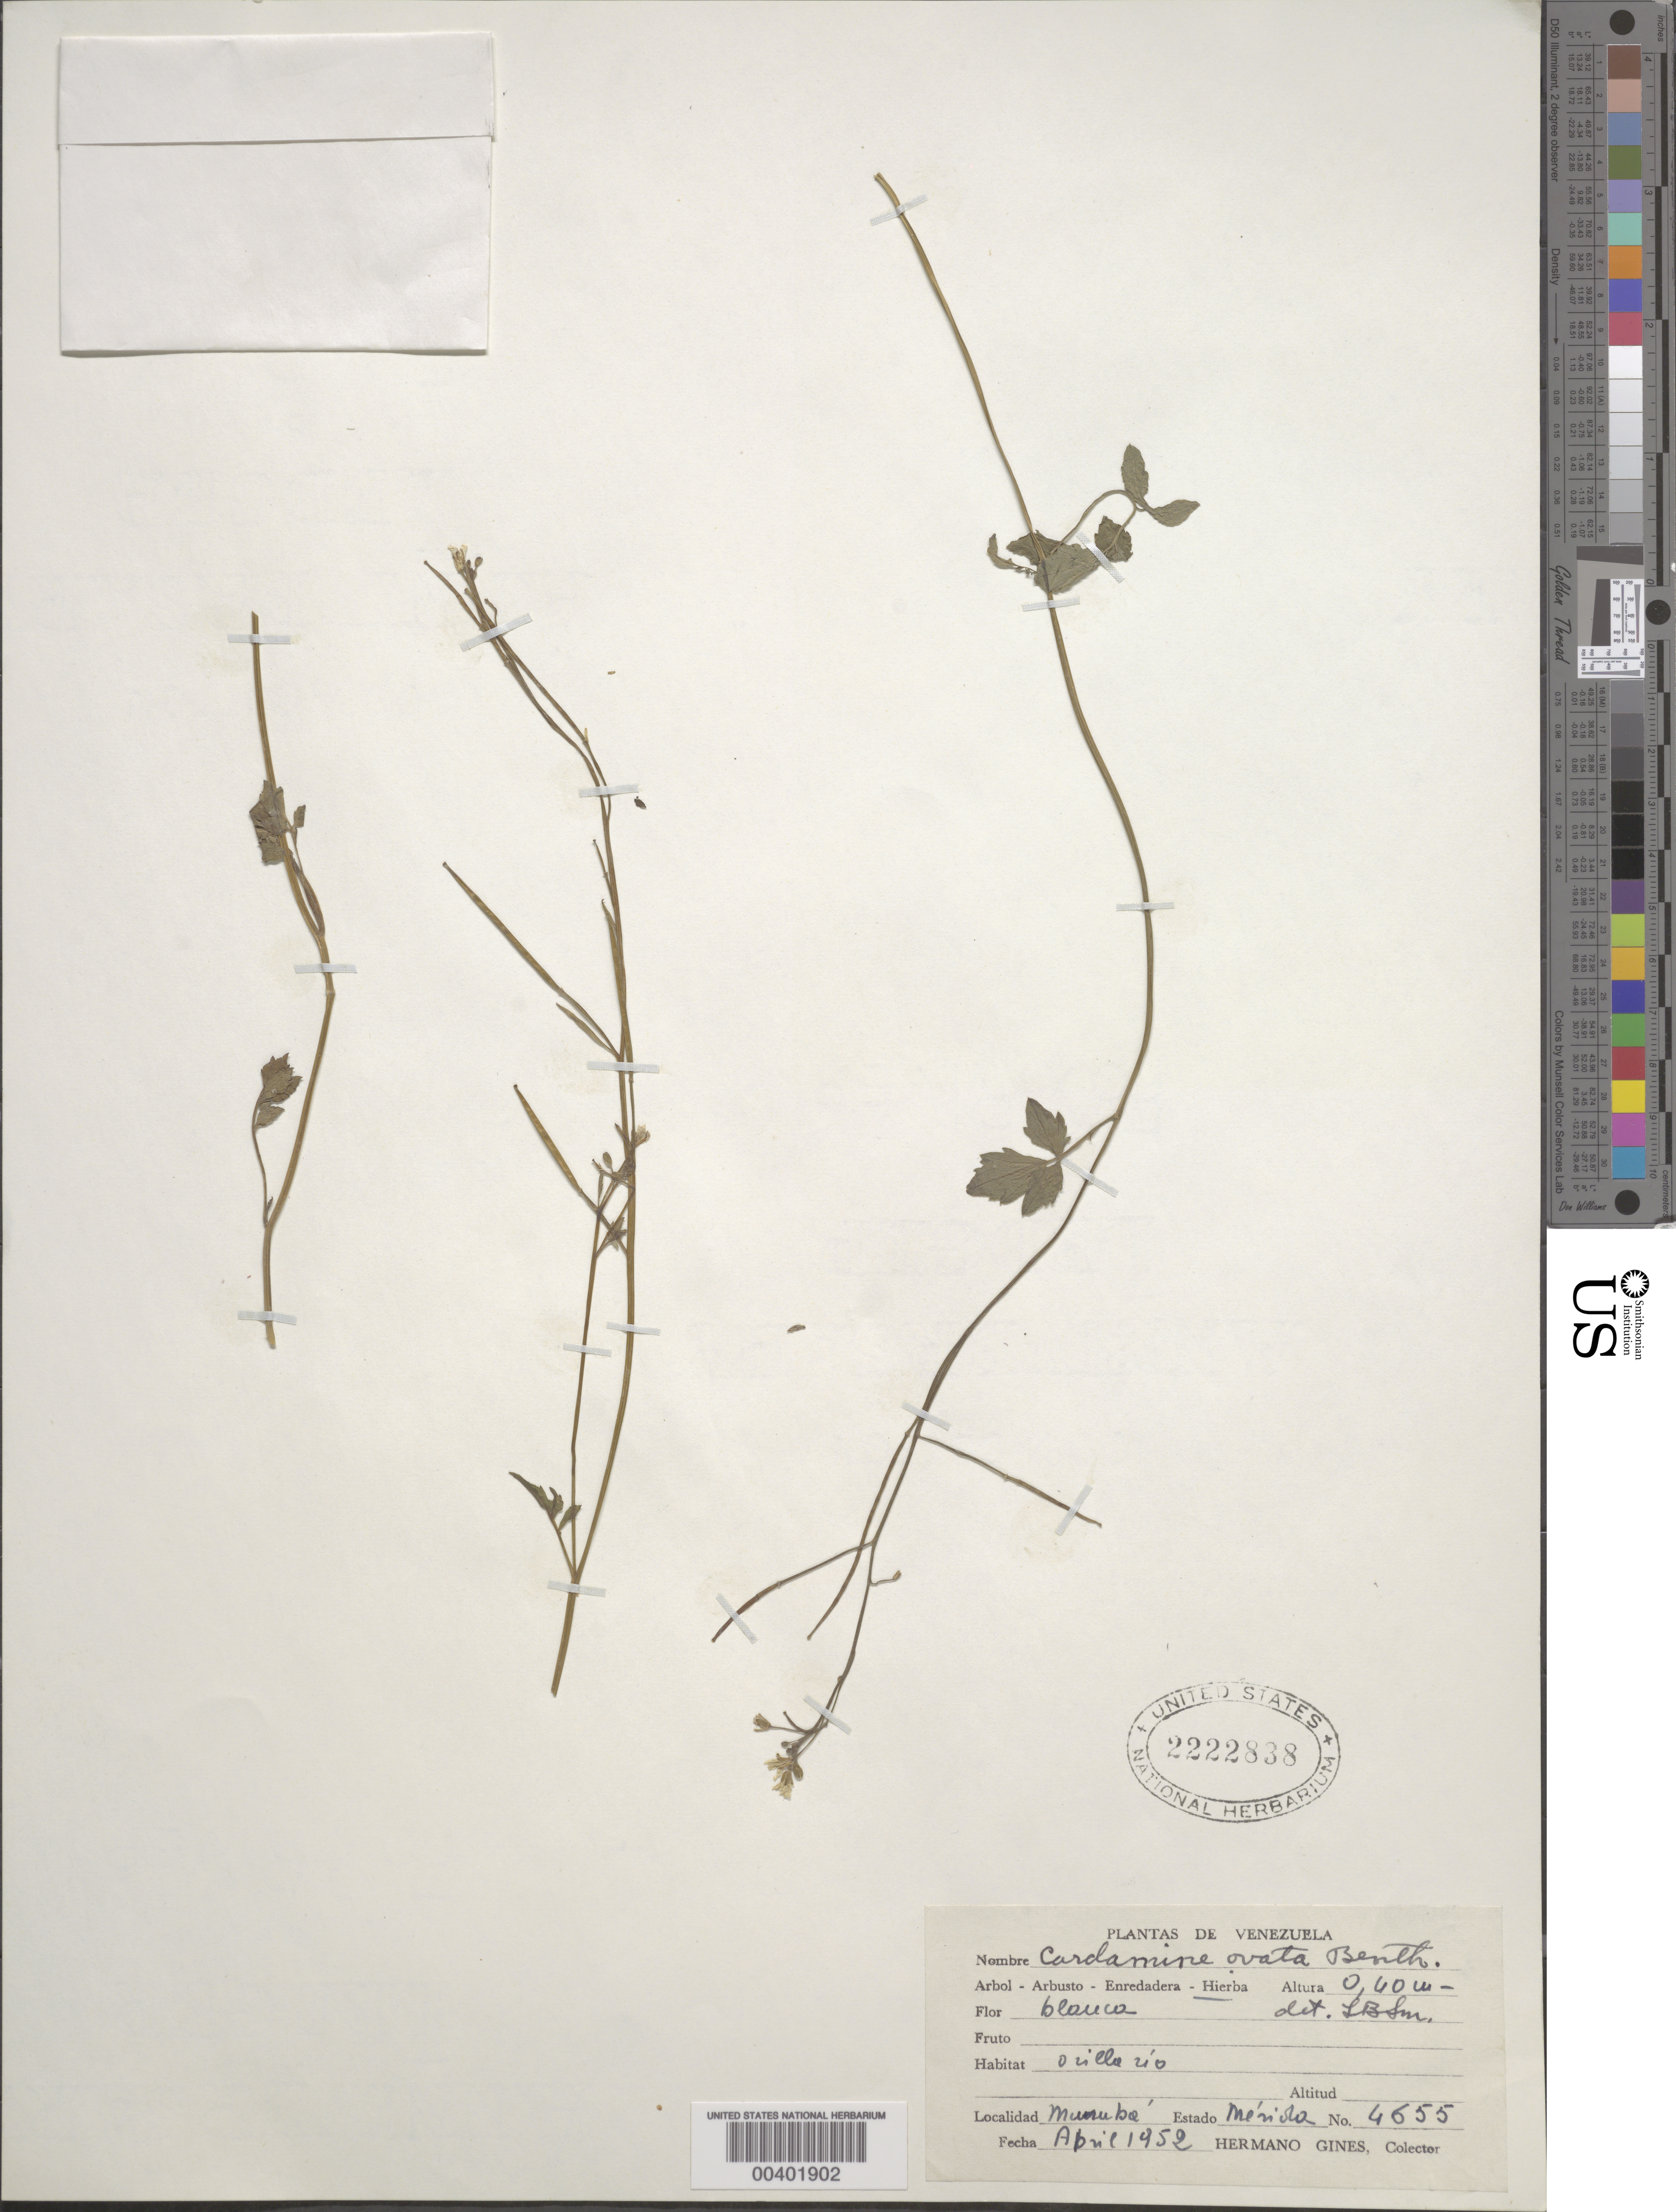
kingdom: Plantae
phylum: Tracheophyta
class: Magnoliopsida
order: Brassicales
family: Brassicaceae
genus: Cardamine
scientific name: Cardamine ovata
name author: Benth.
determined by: Smith, Lyman B., (US), NMNH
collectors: Bro. Gines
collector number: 4655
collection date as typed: Apr 1952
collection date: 1952-04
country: Venezuela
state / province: Mérida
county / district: Rangel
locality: Mucurubá Mucuruba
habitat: orilla río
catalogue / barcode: US 2222838